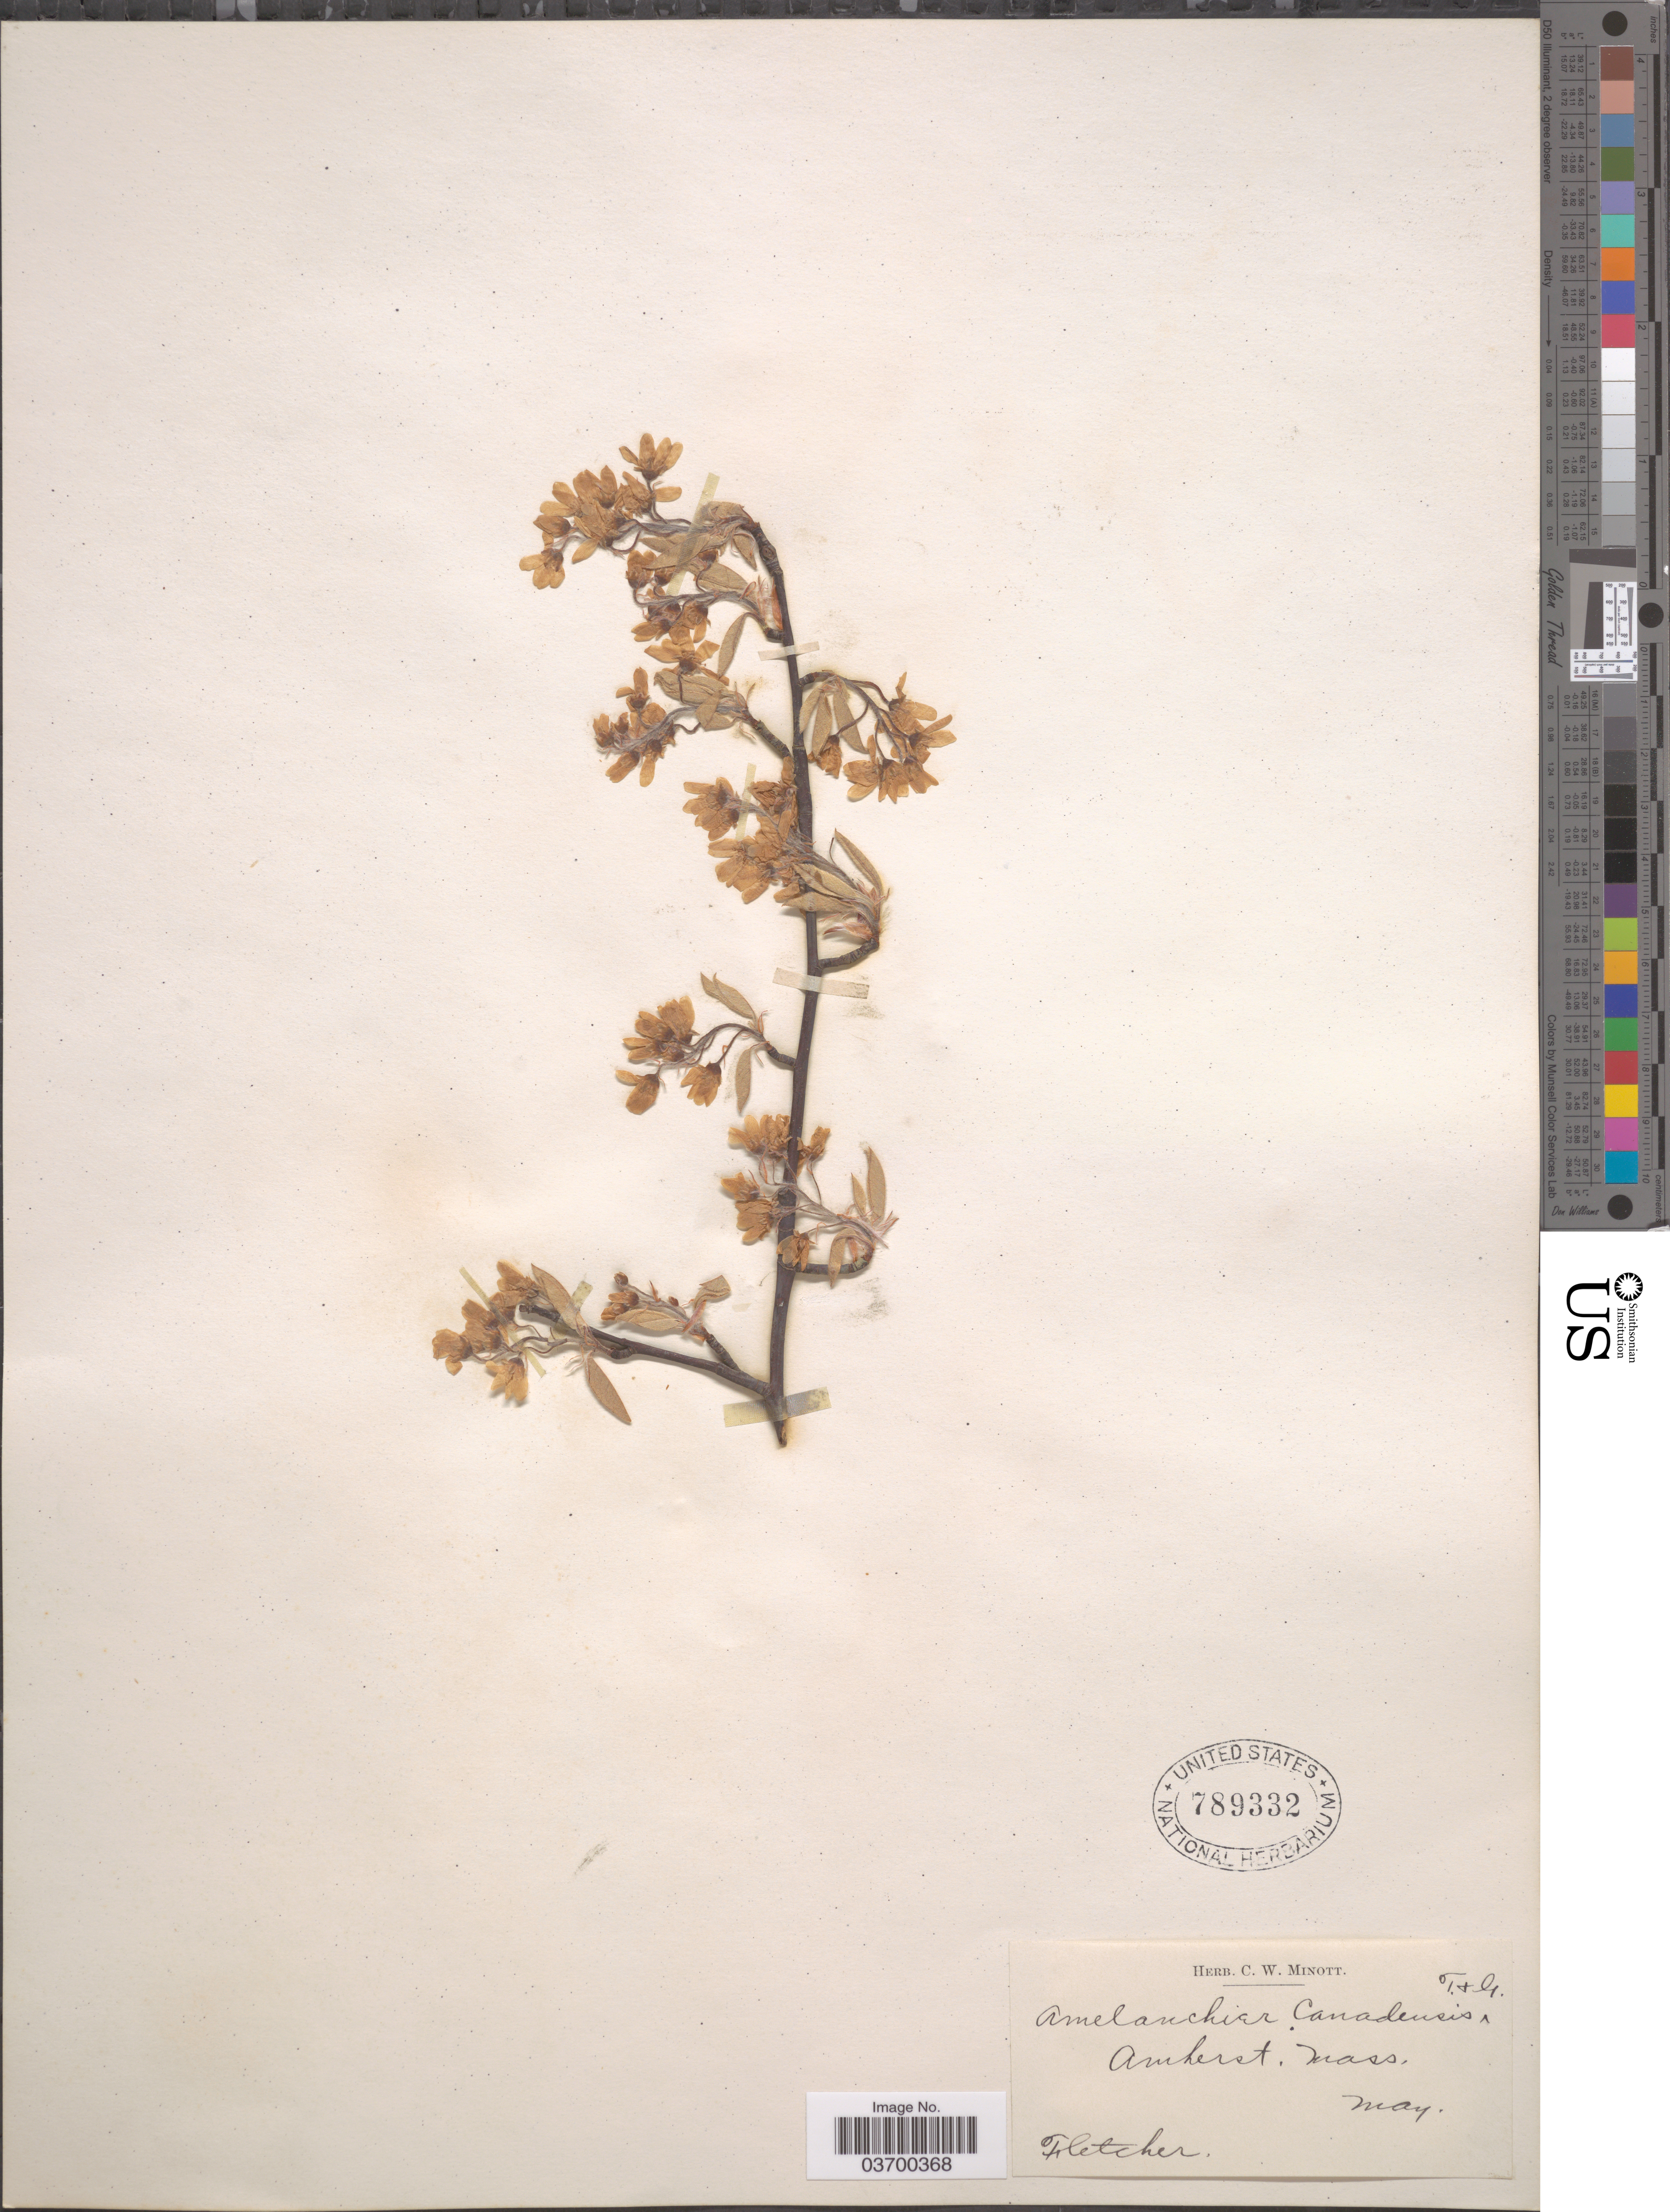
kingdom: Plantae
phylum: Tracheophyta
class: Magnoliopsida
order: Rosales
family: Rosaceae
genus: Amelanchier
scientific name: Amelanchier canadensis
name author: (L.) Medic.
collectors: -. Fletcher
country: United States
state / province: Massachusetts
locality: Amherst.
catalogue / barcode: US 789332